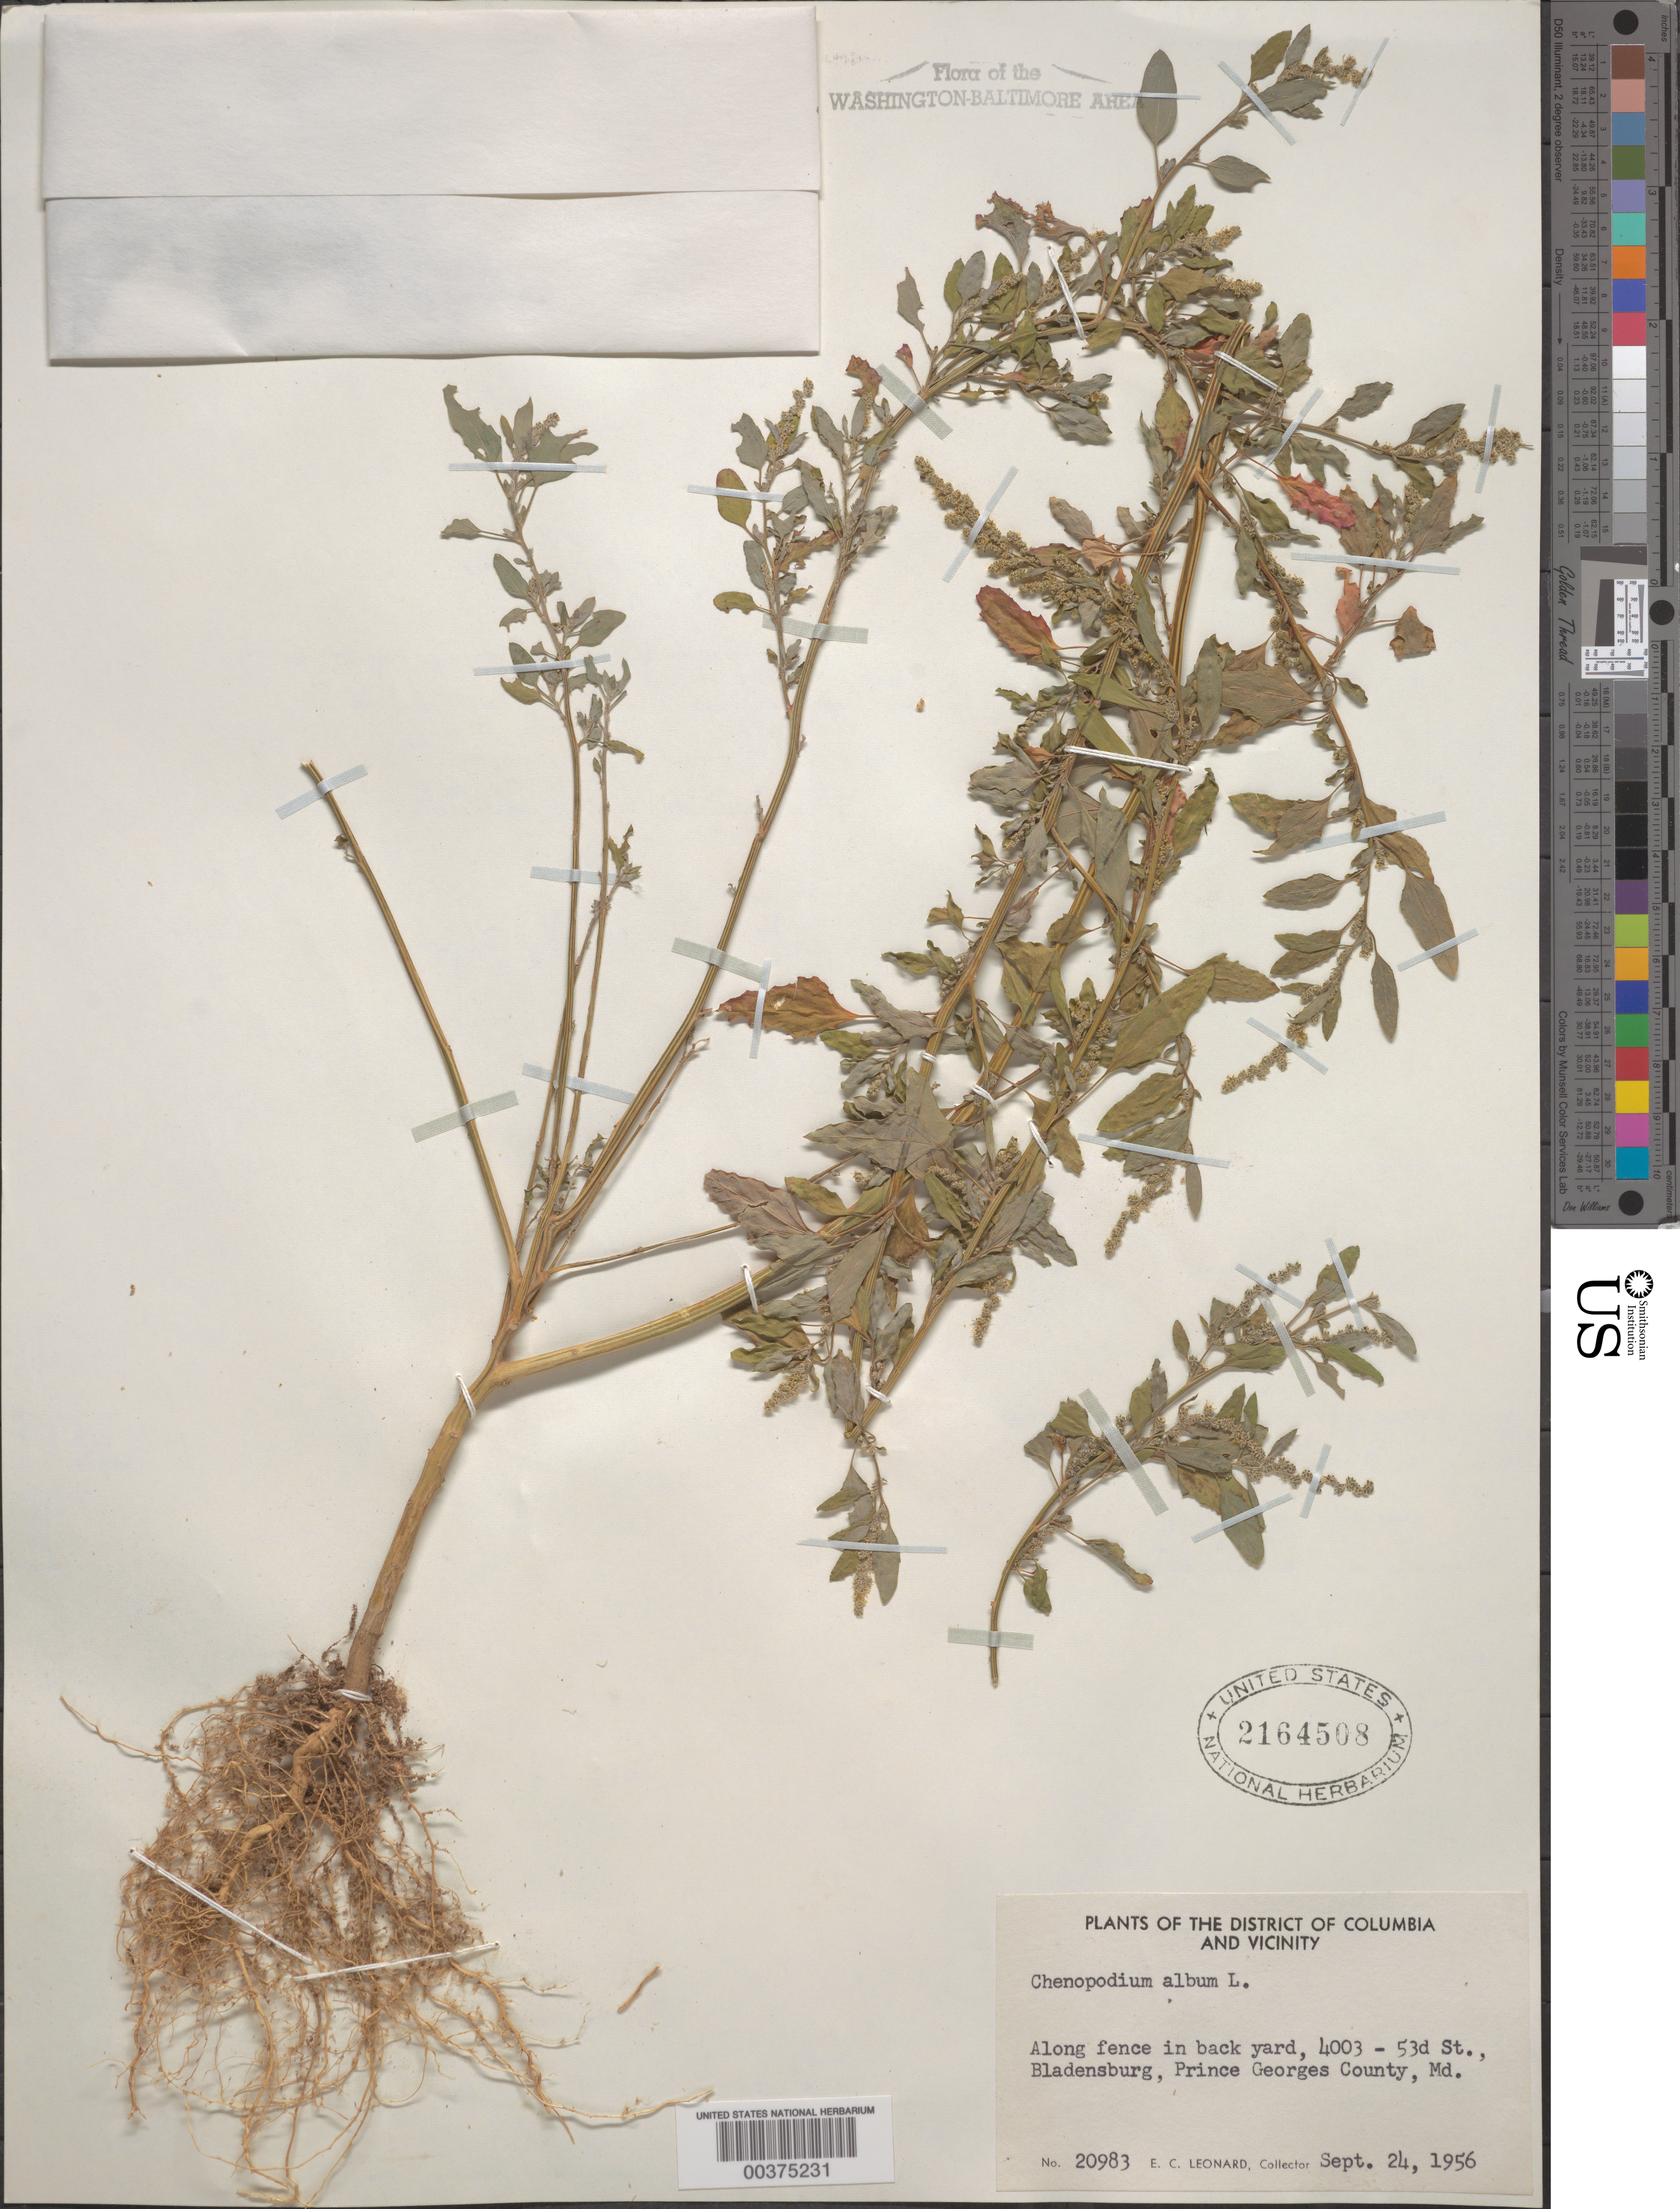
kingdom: Plantae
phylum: Tracheophyta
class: Magnoliopsida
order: Caryophyllales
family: Amaranthaceae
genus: Chenopodium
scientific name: Chenopodium album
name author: L.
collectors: E. C. Leonard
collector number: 20983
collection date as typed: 24 Sep 1956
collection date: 1956-09-24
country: United States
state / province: Maryland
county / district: Prince George's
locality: Decatur Heights, Bladensburg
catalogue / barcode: US 2164508